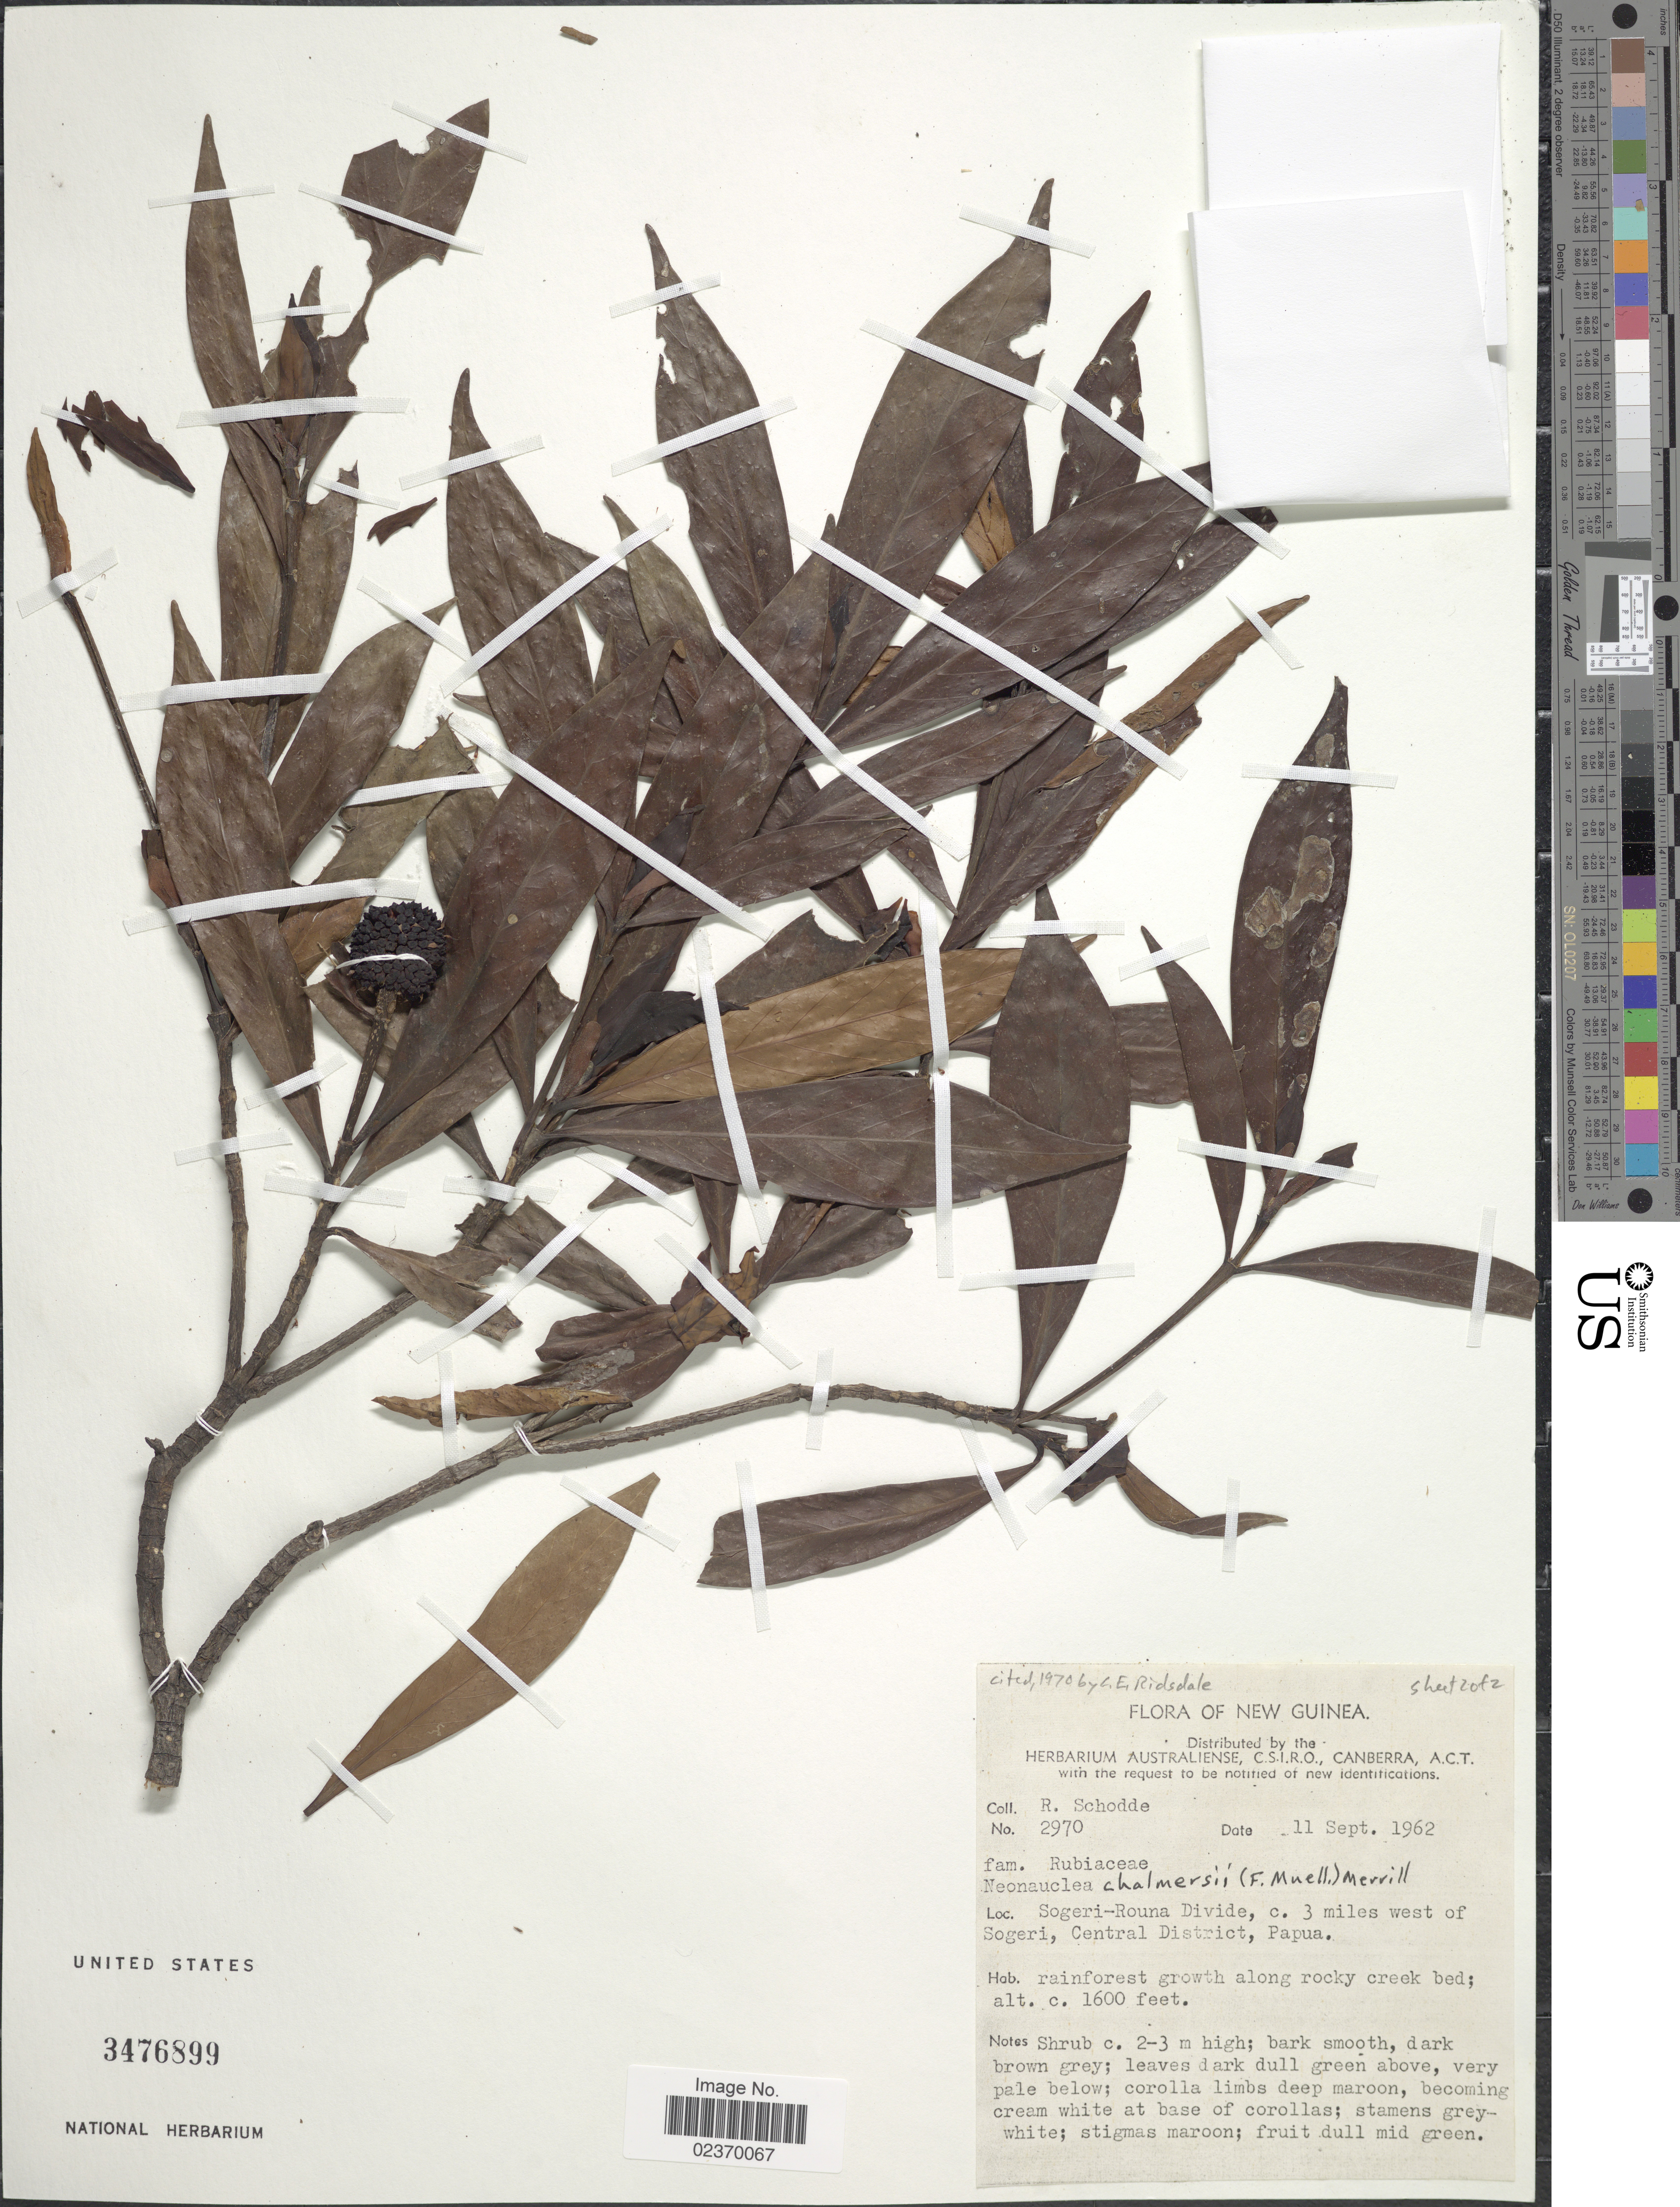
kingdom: Plantae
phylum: Tracheophyta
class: Magnoliopsida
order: Gentianales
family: Rubiaceae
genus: Neonauclea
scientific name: Neonauclea chalmersii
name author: Merr.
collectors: R. Schodde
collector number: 2970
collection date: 1962-09-11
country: Papua New Guinea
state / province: Central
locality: New Guinea, Sogeri-Rouna Divide, c. 3 miles west of Sogeri, Central District, rainforest growth along rocky creek bed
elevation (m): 488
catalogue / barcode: US 3476899